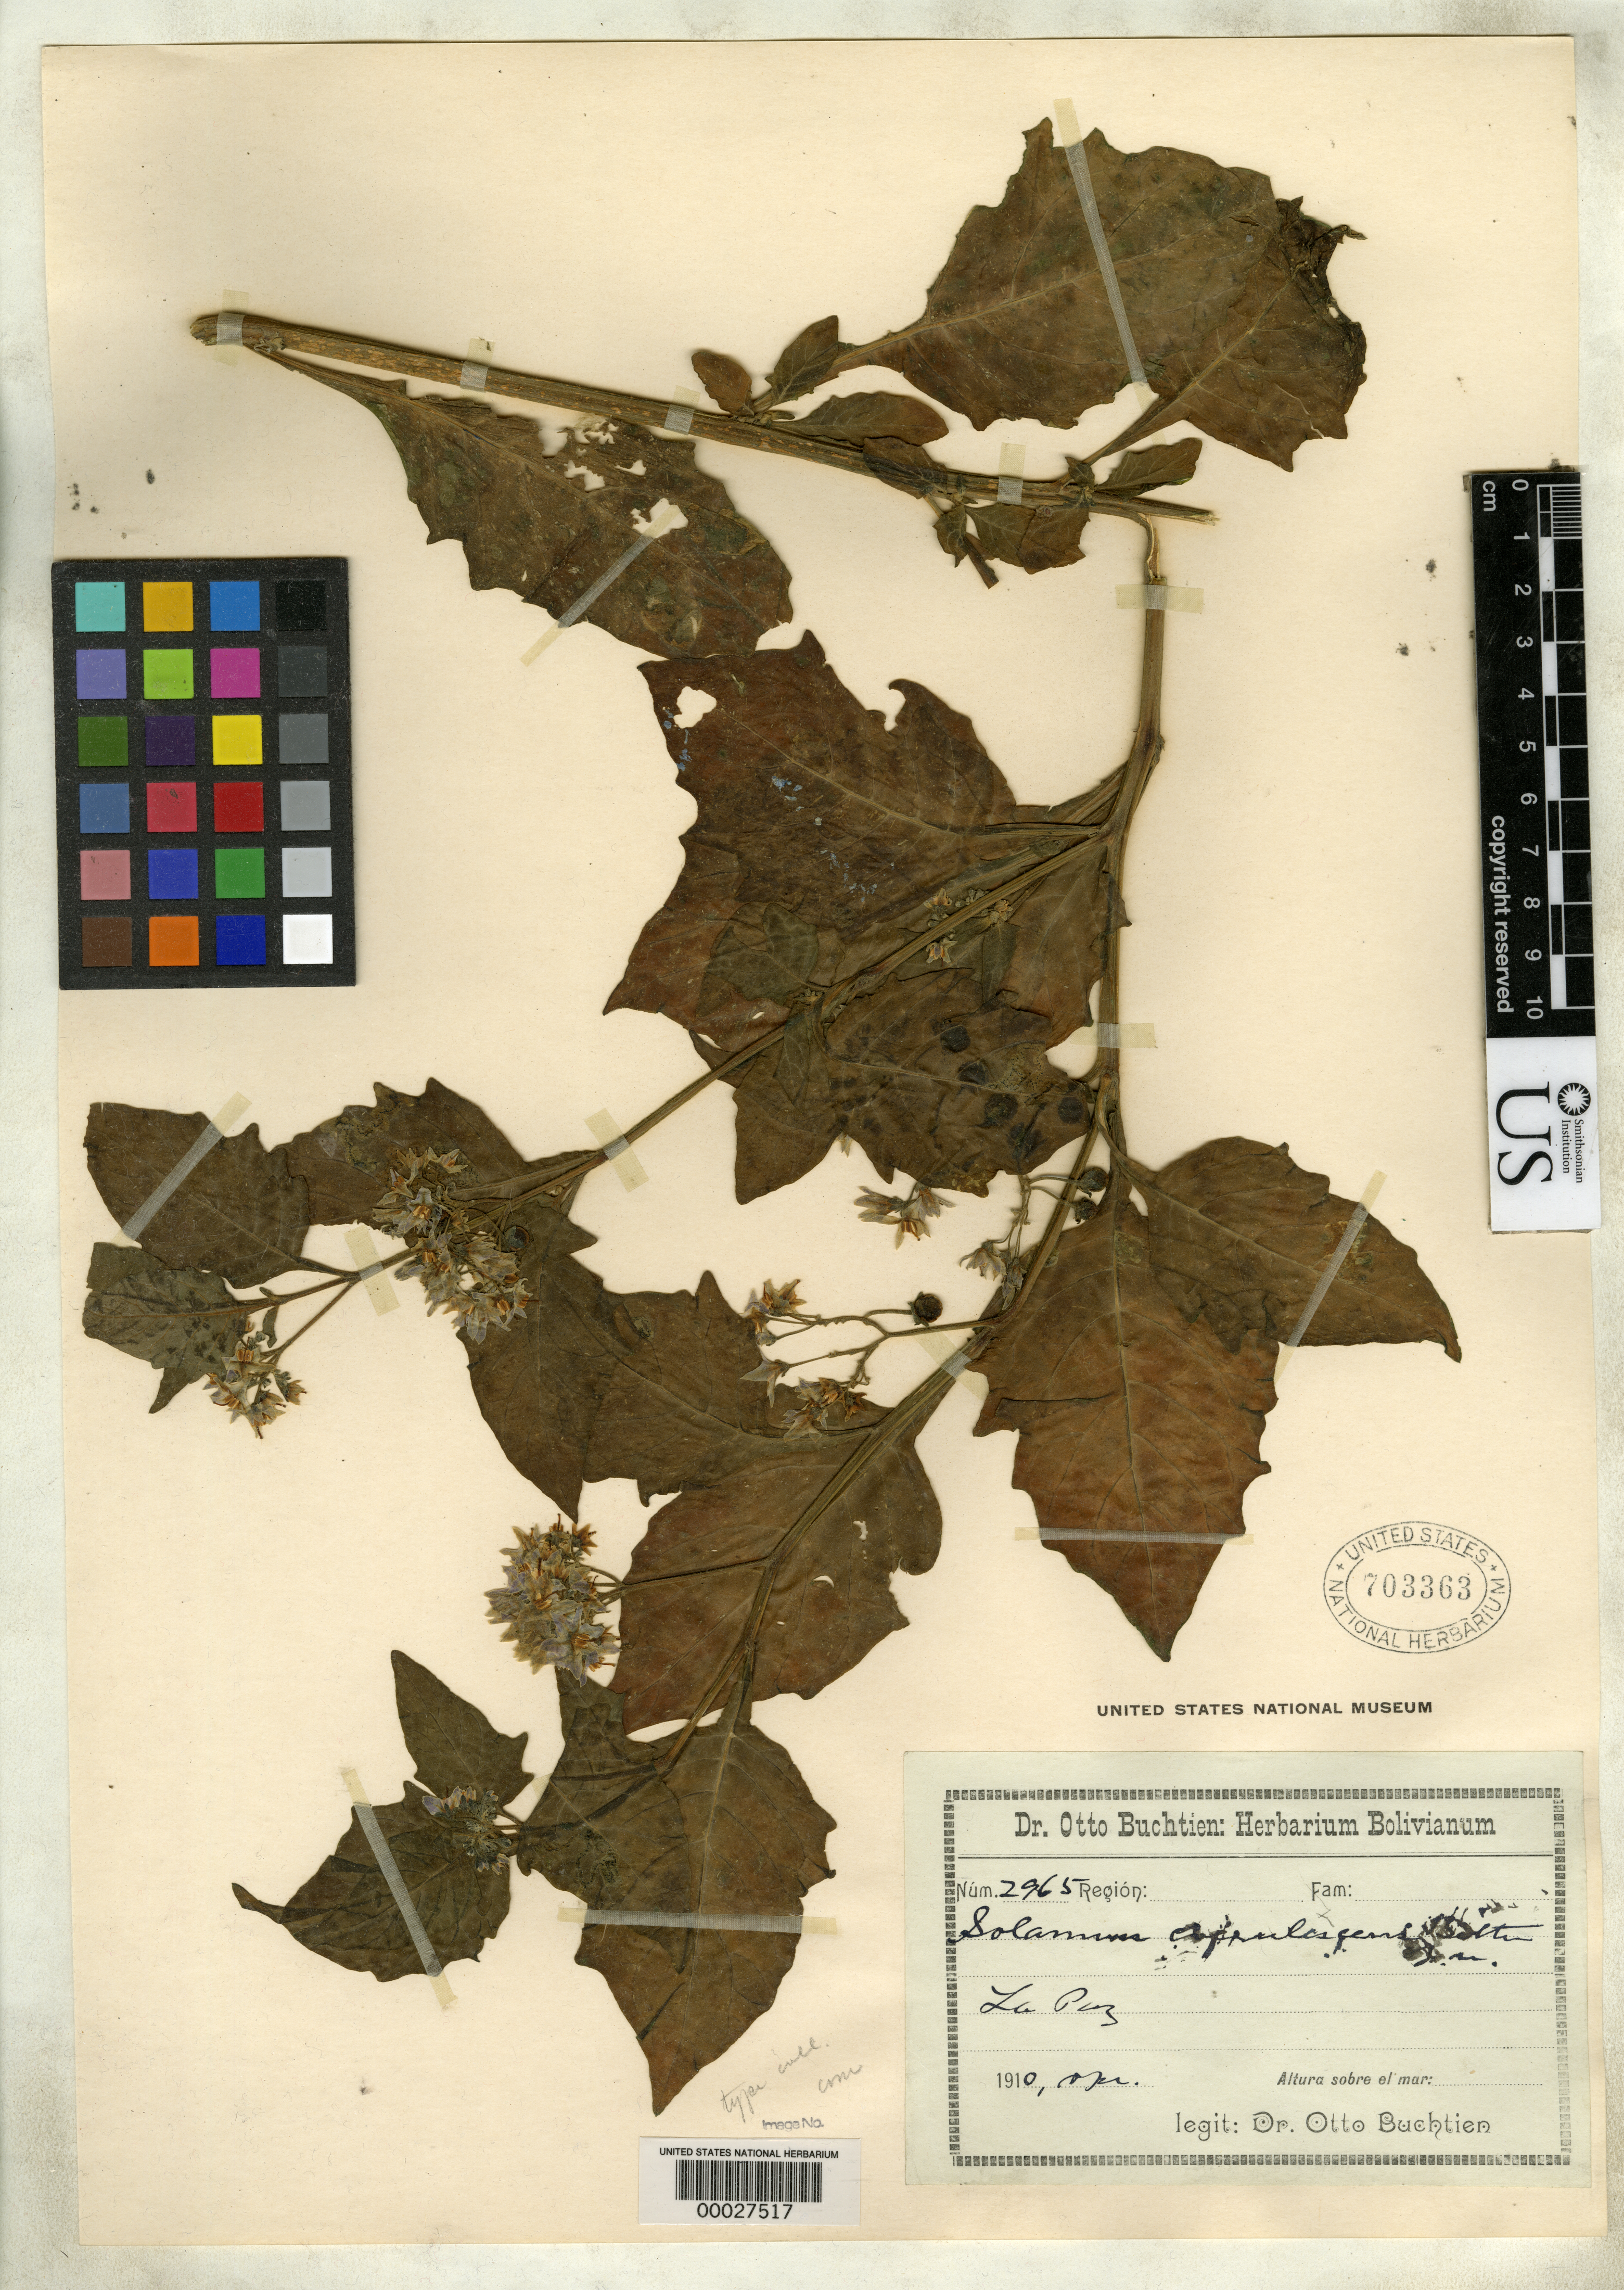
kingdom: Plantae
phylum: Tracheophyta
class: Magnoliopsida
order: Solanales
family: Solanaceae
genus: Solanum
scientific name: Solanum coerulescens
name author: Bitter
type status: Isotype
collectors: O. Buchtien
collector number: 2965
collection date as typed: Apr 1910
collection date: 1910-04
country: Bolivia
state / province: La Paz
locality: Near La Paz.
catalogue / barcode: US 703363